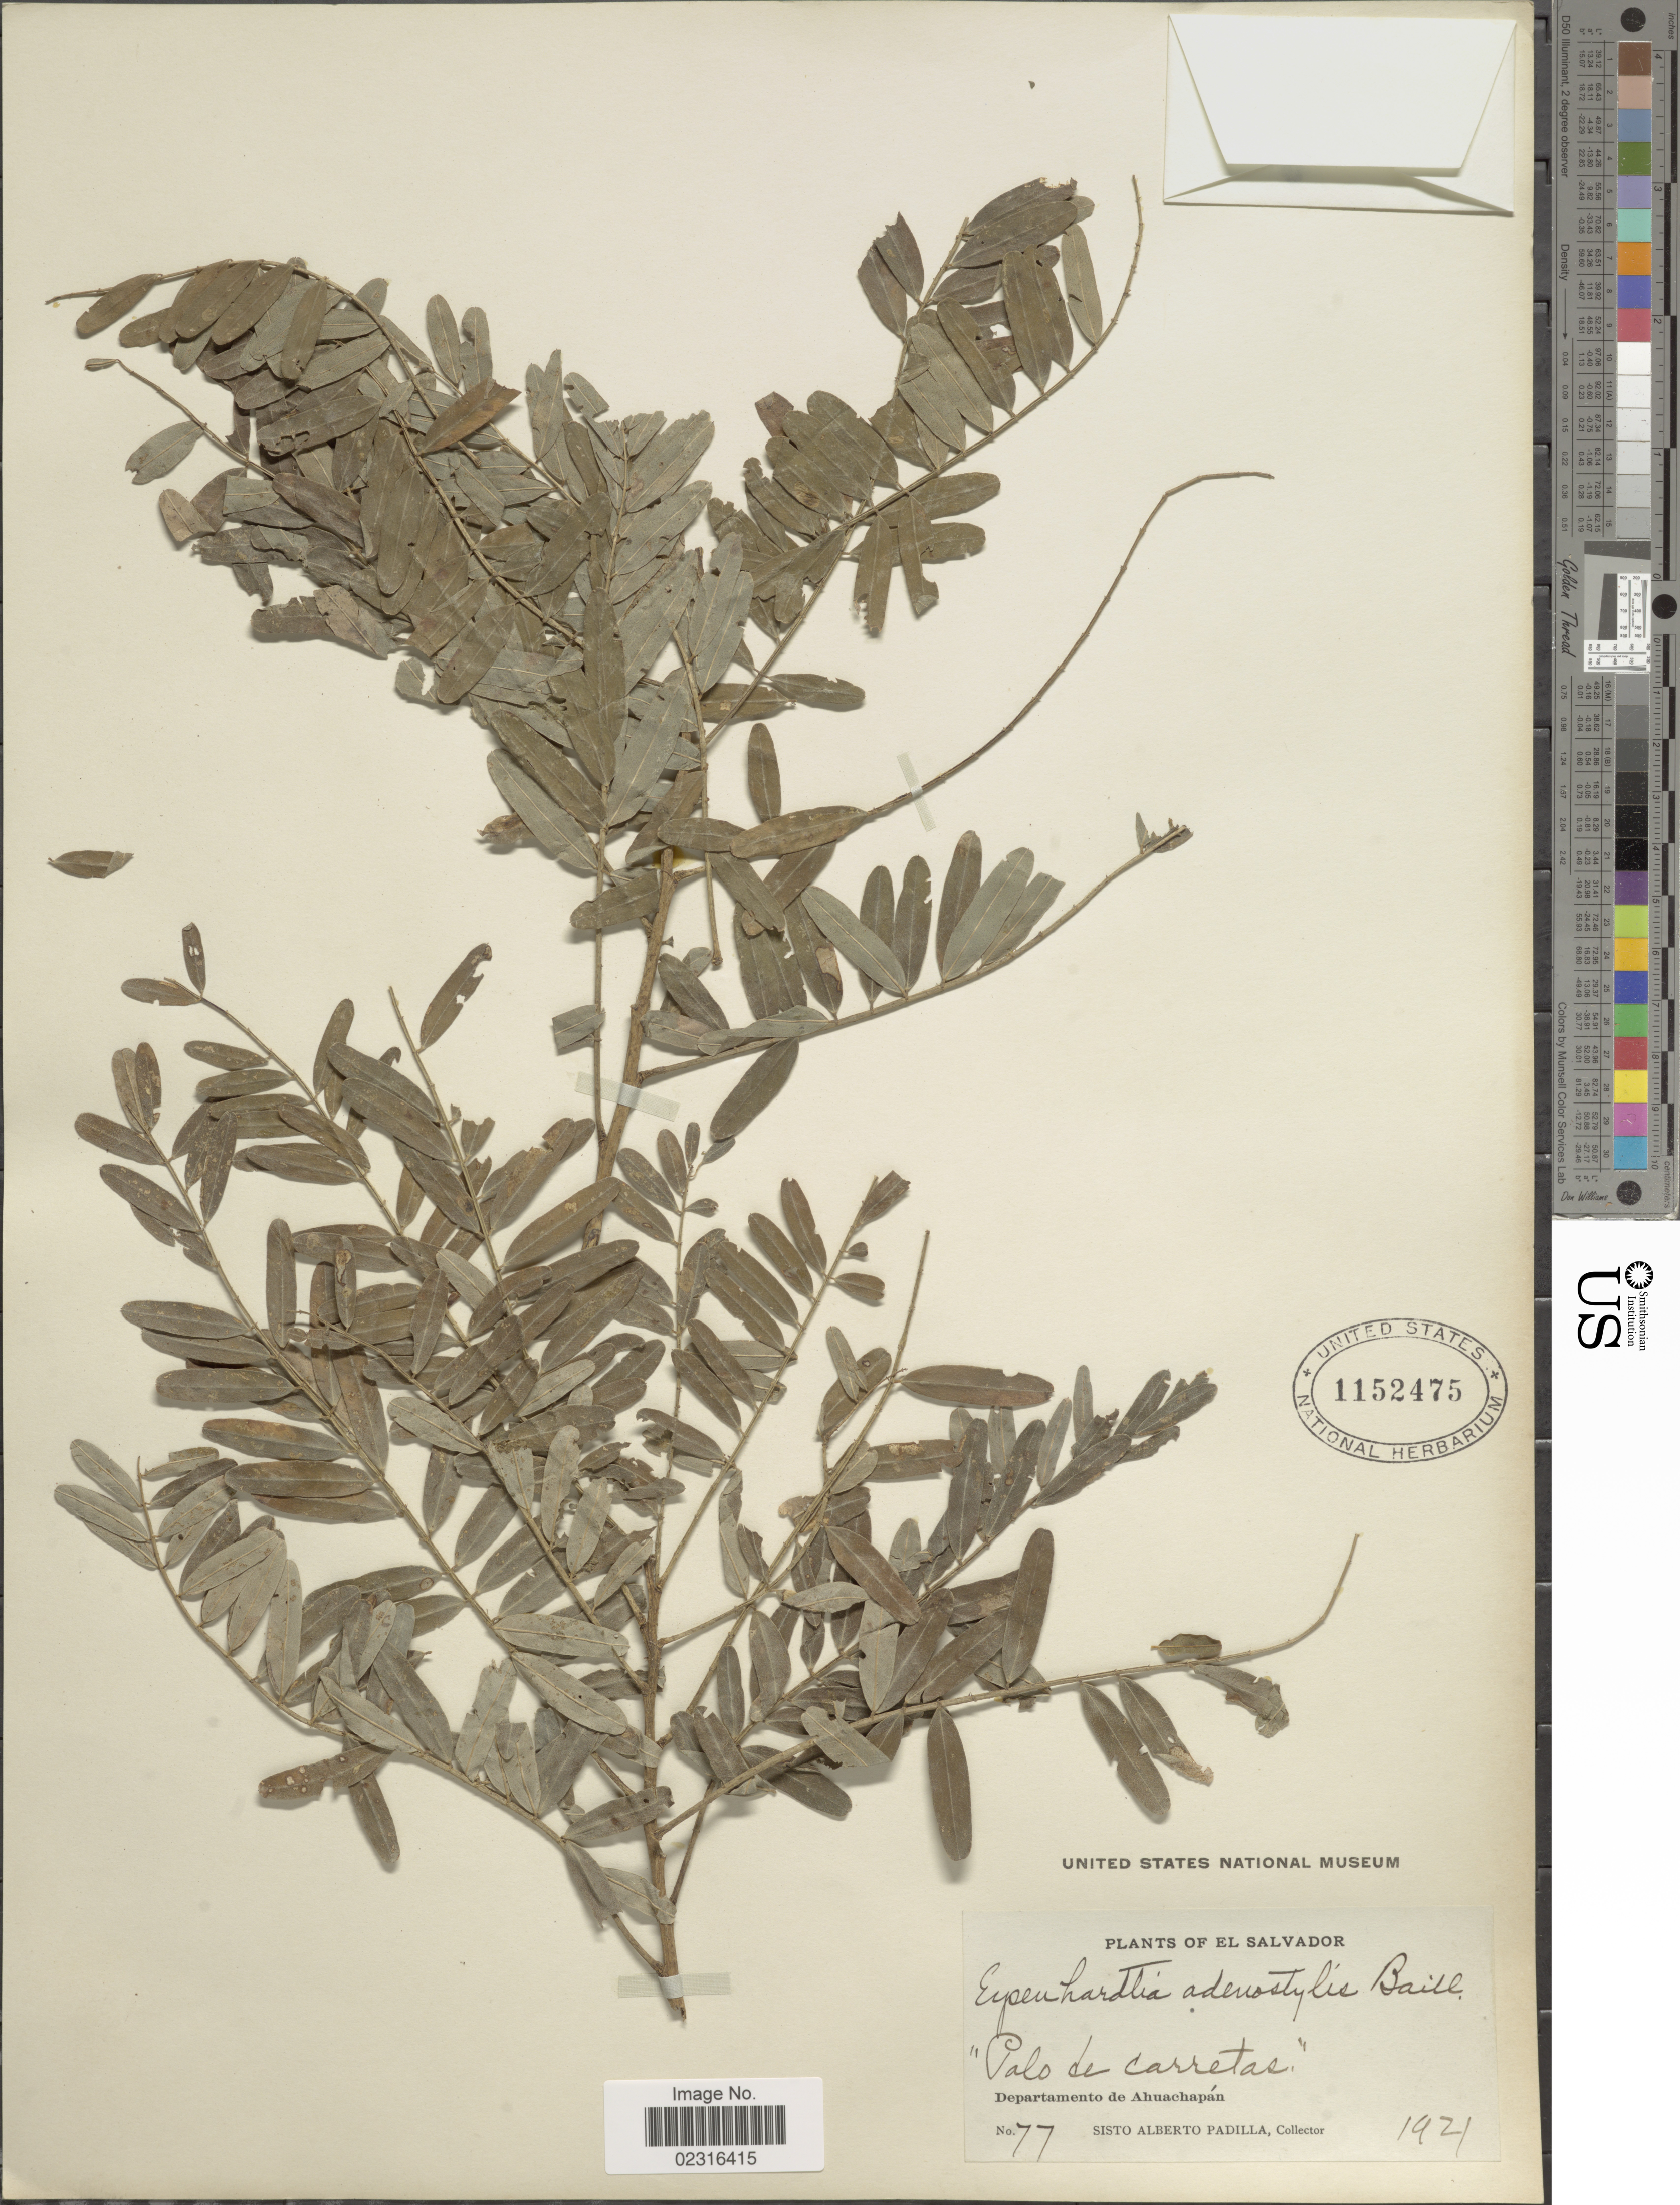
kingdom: Plantae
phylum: Tracheophyta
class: Magnoliopsida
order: Fabales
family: Fabaceae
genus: Eysenhardtia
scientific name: Eysenhardtia adenostylis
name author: Baill.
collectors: S. A. Padilla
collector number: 77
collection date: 1921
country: El Salvador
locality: Palo de carretas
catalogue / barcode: US 1152475